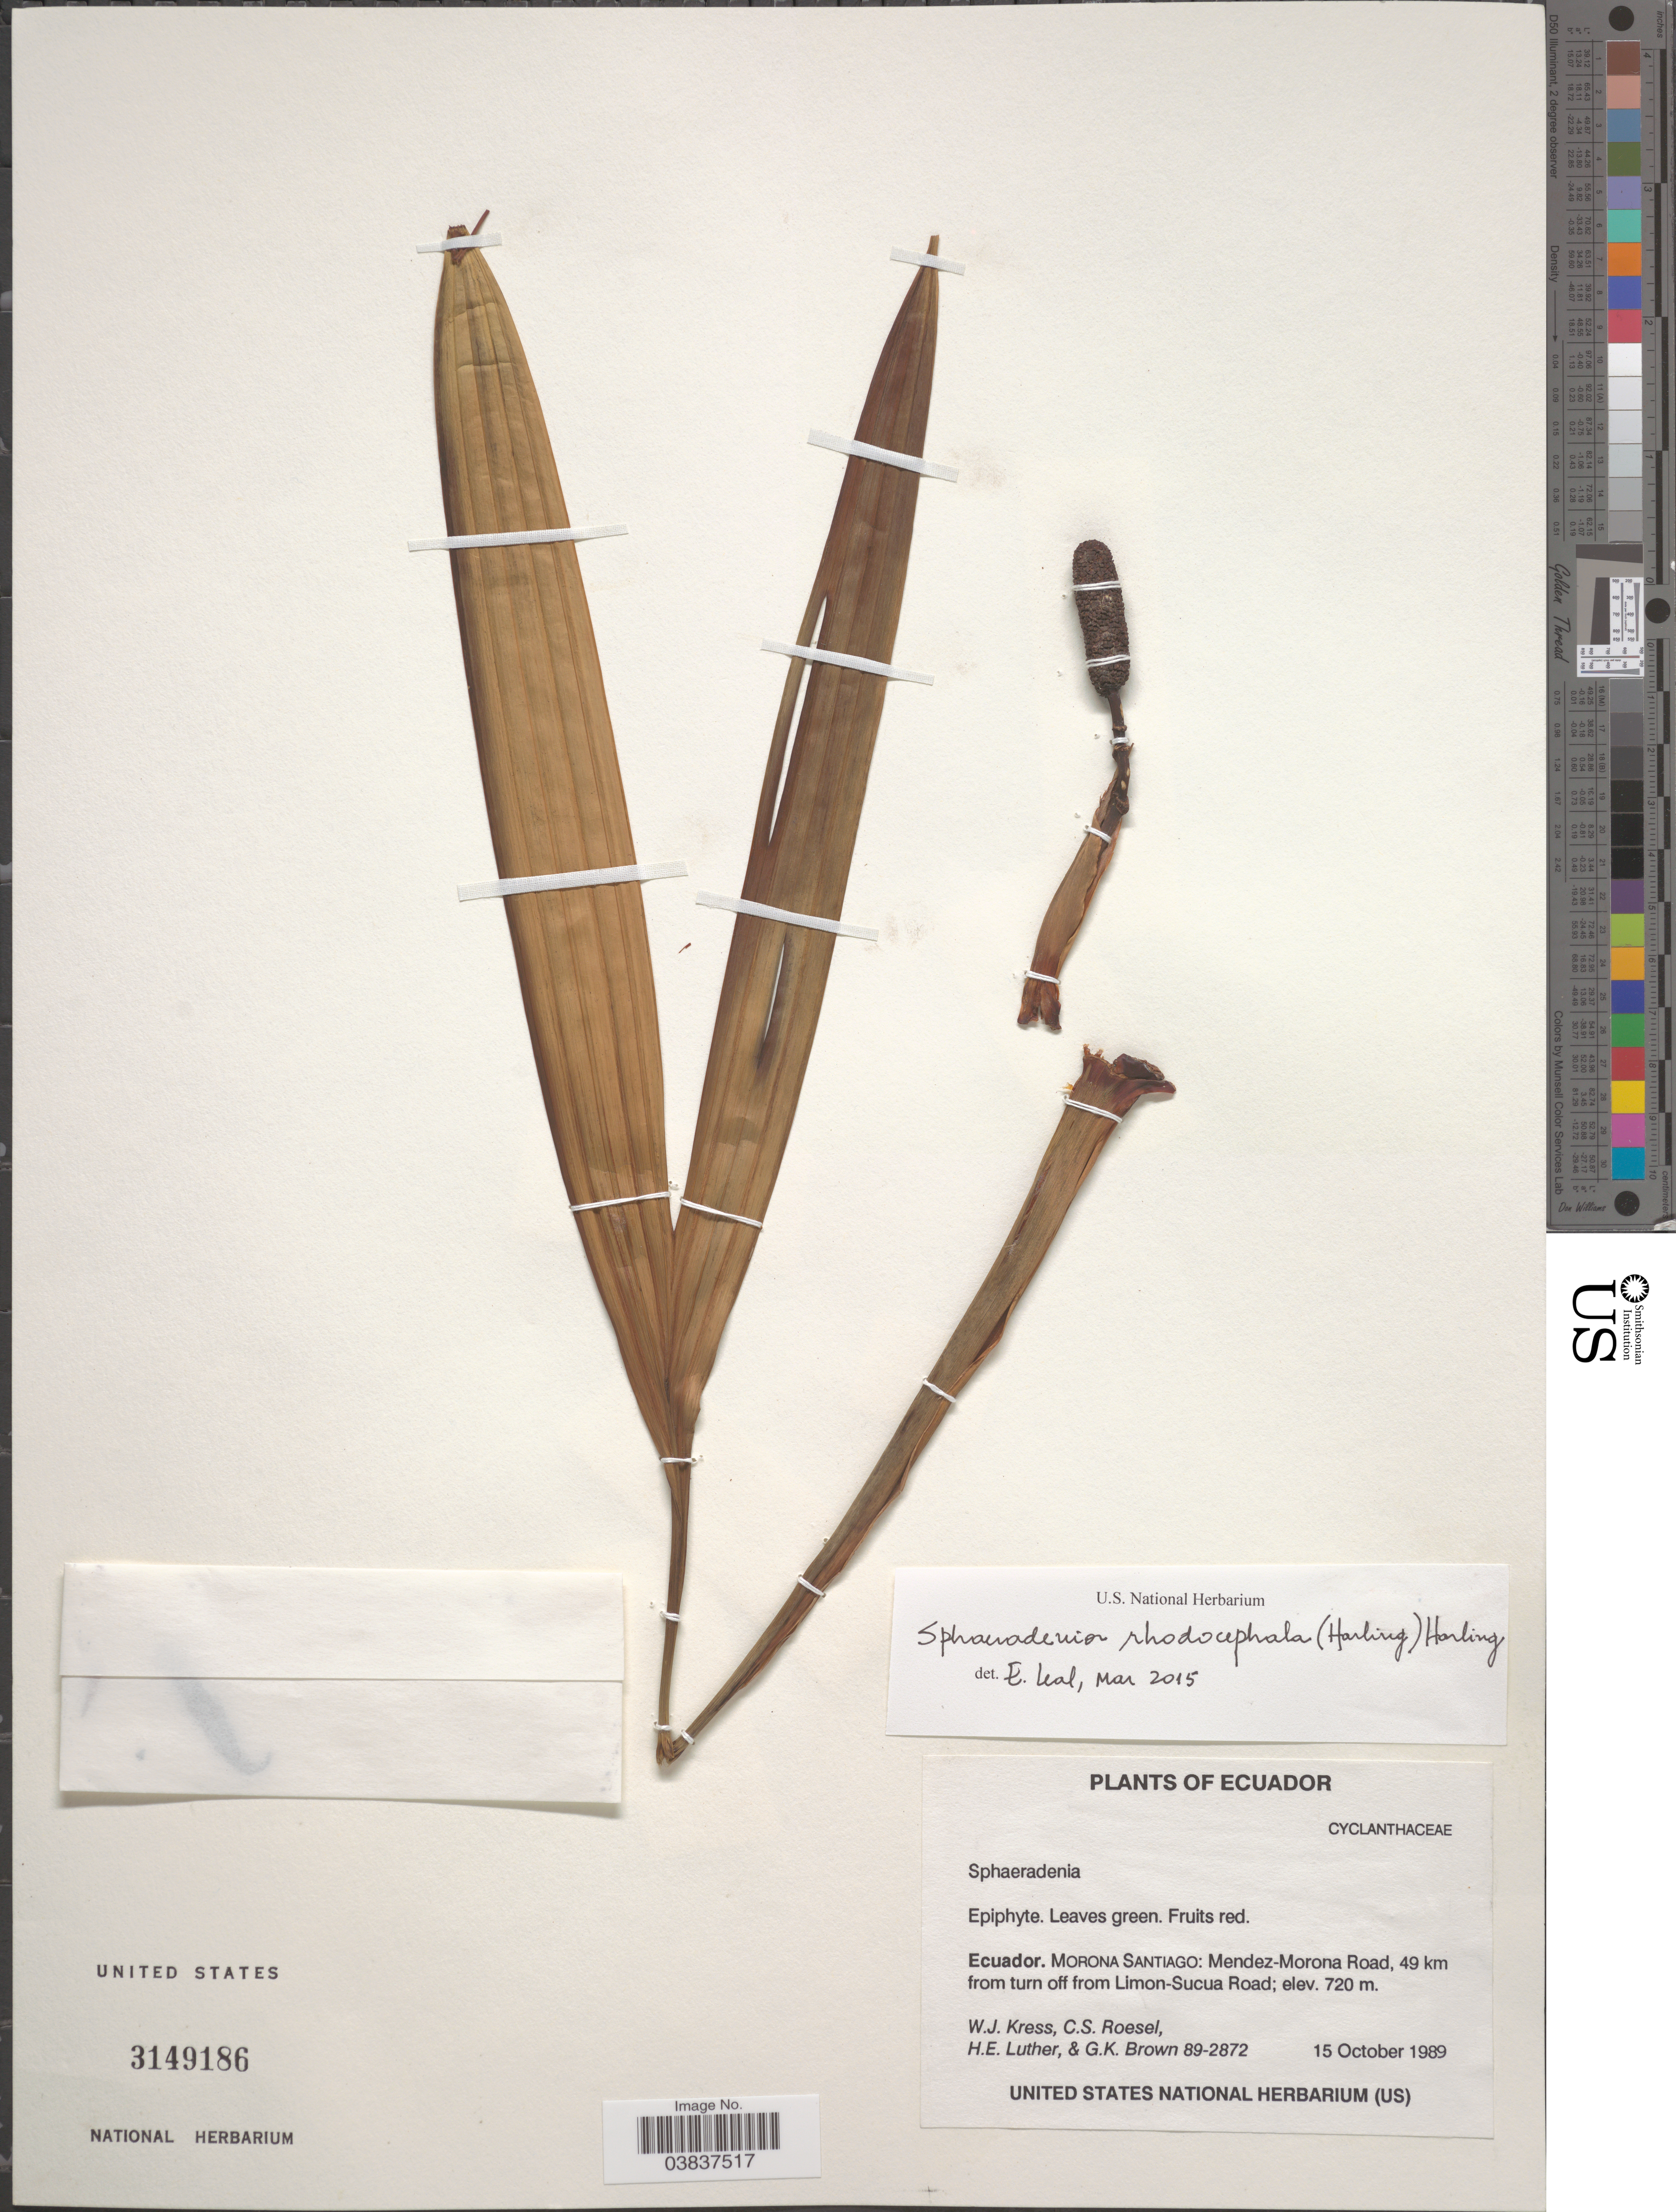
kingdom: Plantae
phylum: Tracheophyta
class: Liliopsida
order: Pandanales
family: Cyclanthaceae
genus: Sphaeradenia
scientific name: Sphaeradenia rhodocephala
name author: (Harling) Harling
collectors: W. J. Kress, C. S. Roesel, Hans E. Luther & G. K. Brown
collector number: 89-2872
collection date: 1989-10-15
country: Ecuador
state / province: Morona-Santiago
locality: Mendez-Morona Road, 49 km from turn off from Limon-Sucua Road.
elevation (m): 720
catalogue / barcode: US 3149186